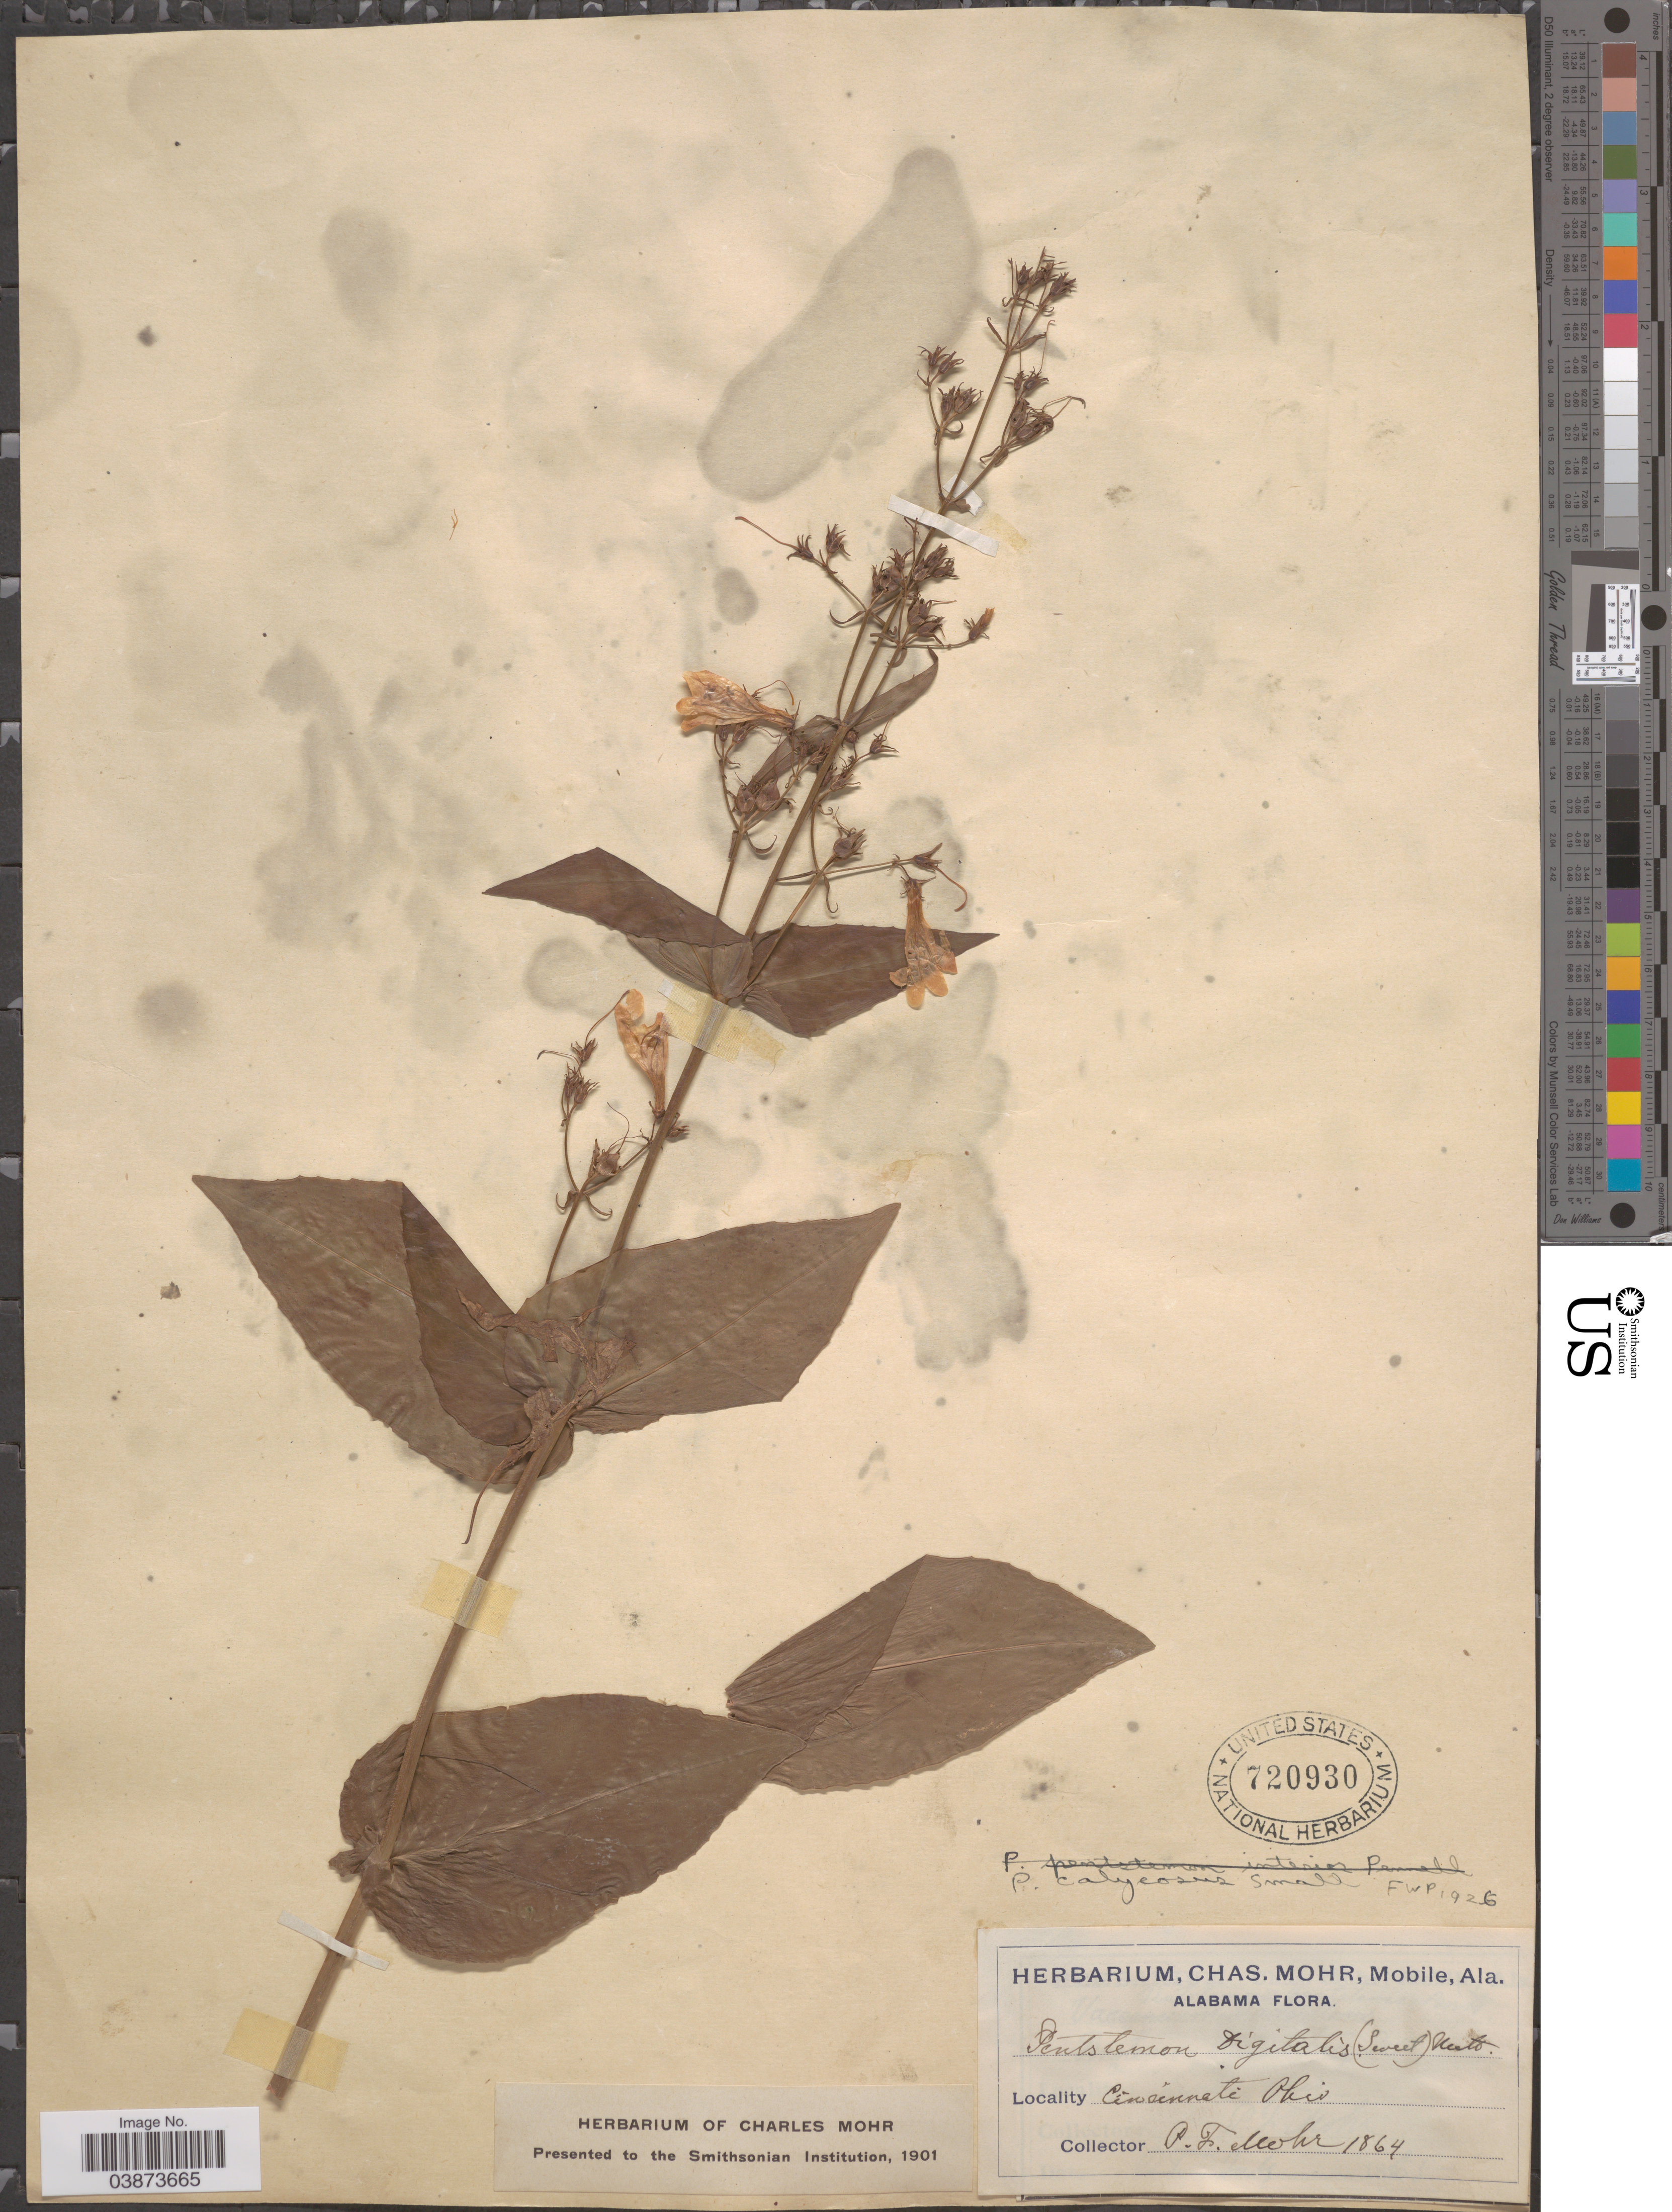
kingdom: Plantae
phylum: Tracheophyta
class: Magnoliopsida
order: Lamiales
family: Plantaginaceae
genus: Penstemon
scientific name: Penstemon calycosus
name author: Small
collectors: P. F. Mohr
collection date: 1864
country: United States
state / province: Alabama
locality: Cincinnati.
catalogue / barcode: US 720930